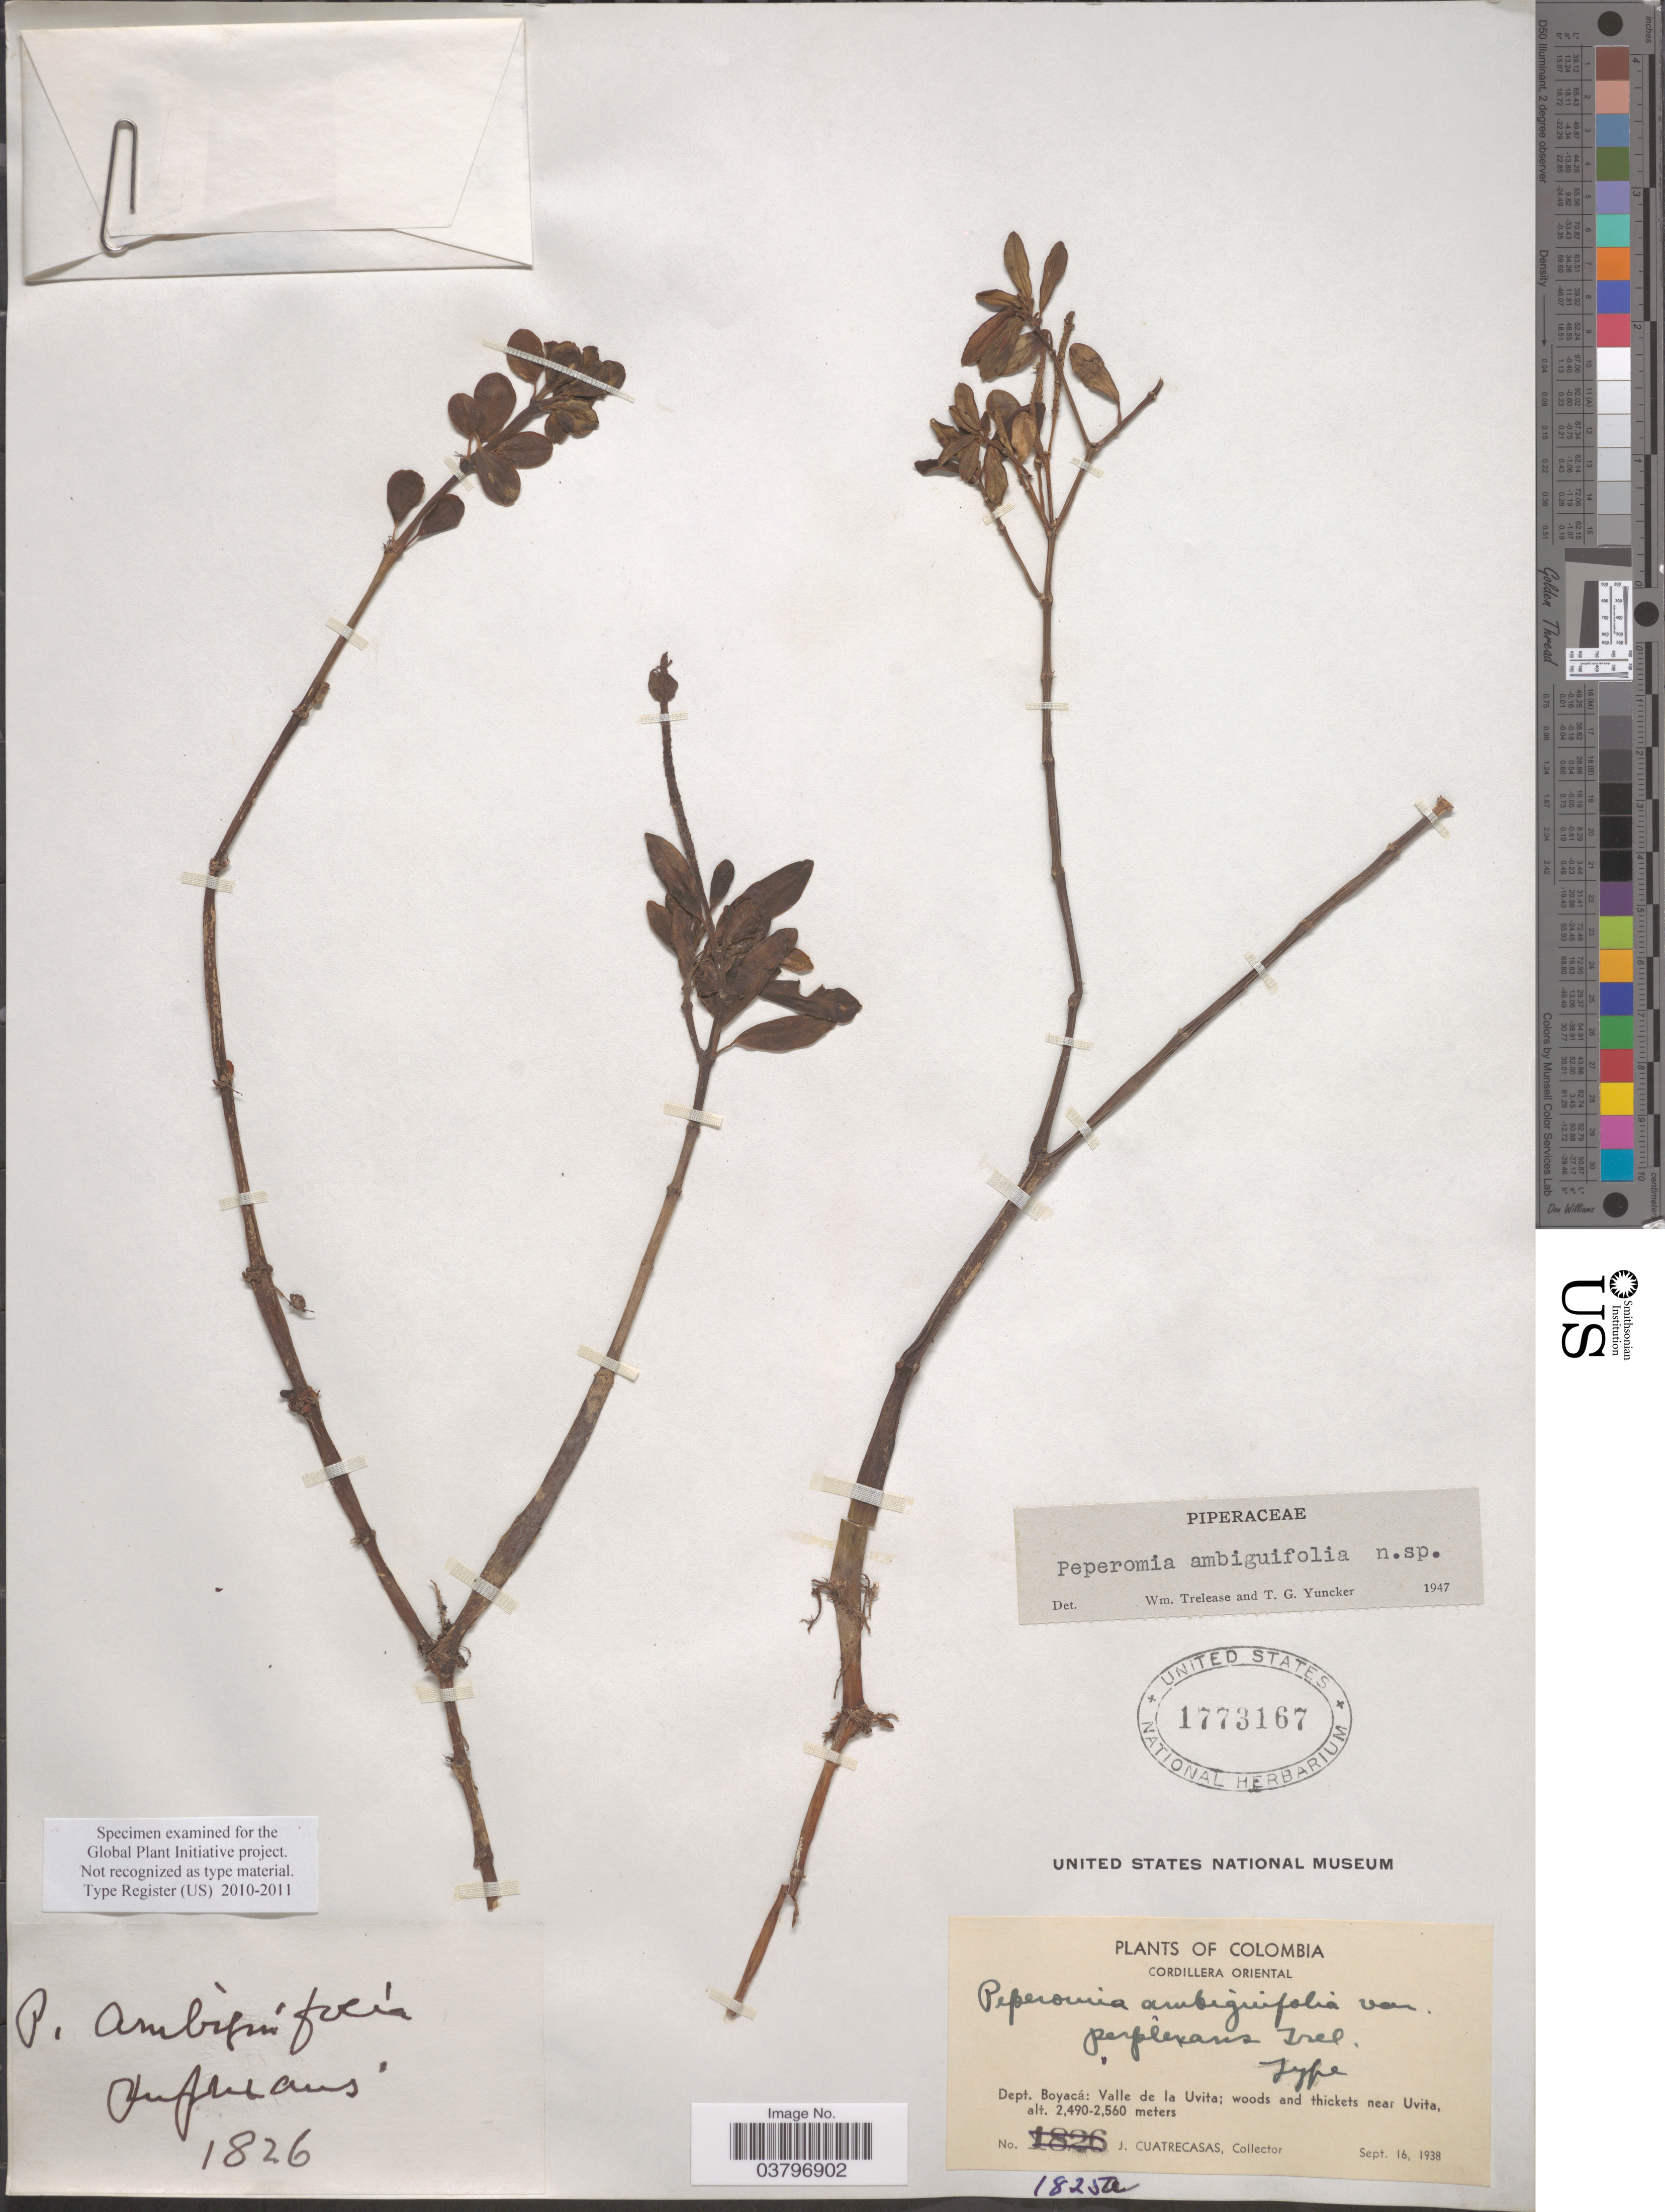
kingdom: Plantae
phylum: Tracheophyta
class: Magnoliopsida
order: Piperales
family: Piperaceae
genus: Peperomia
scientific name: Peperomia ambiguifolia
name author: Trel. & Yunck.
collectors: J. Cuatrecasas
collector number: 1825a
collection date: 1938-09-16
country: Colombia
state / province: Boyacá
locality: Cordillera Oriental. Dept. Boyacá: Valle de la Uvita; woods and thickets near Uvita.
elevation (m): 2490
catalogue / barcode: US 1773167